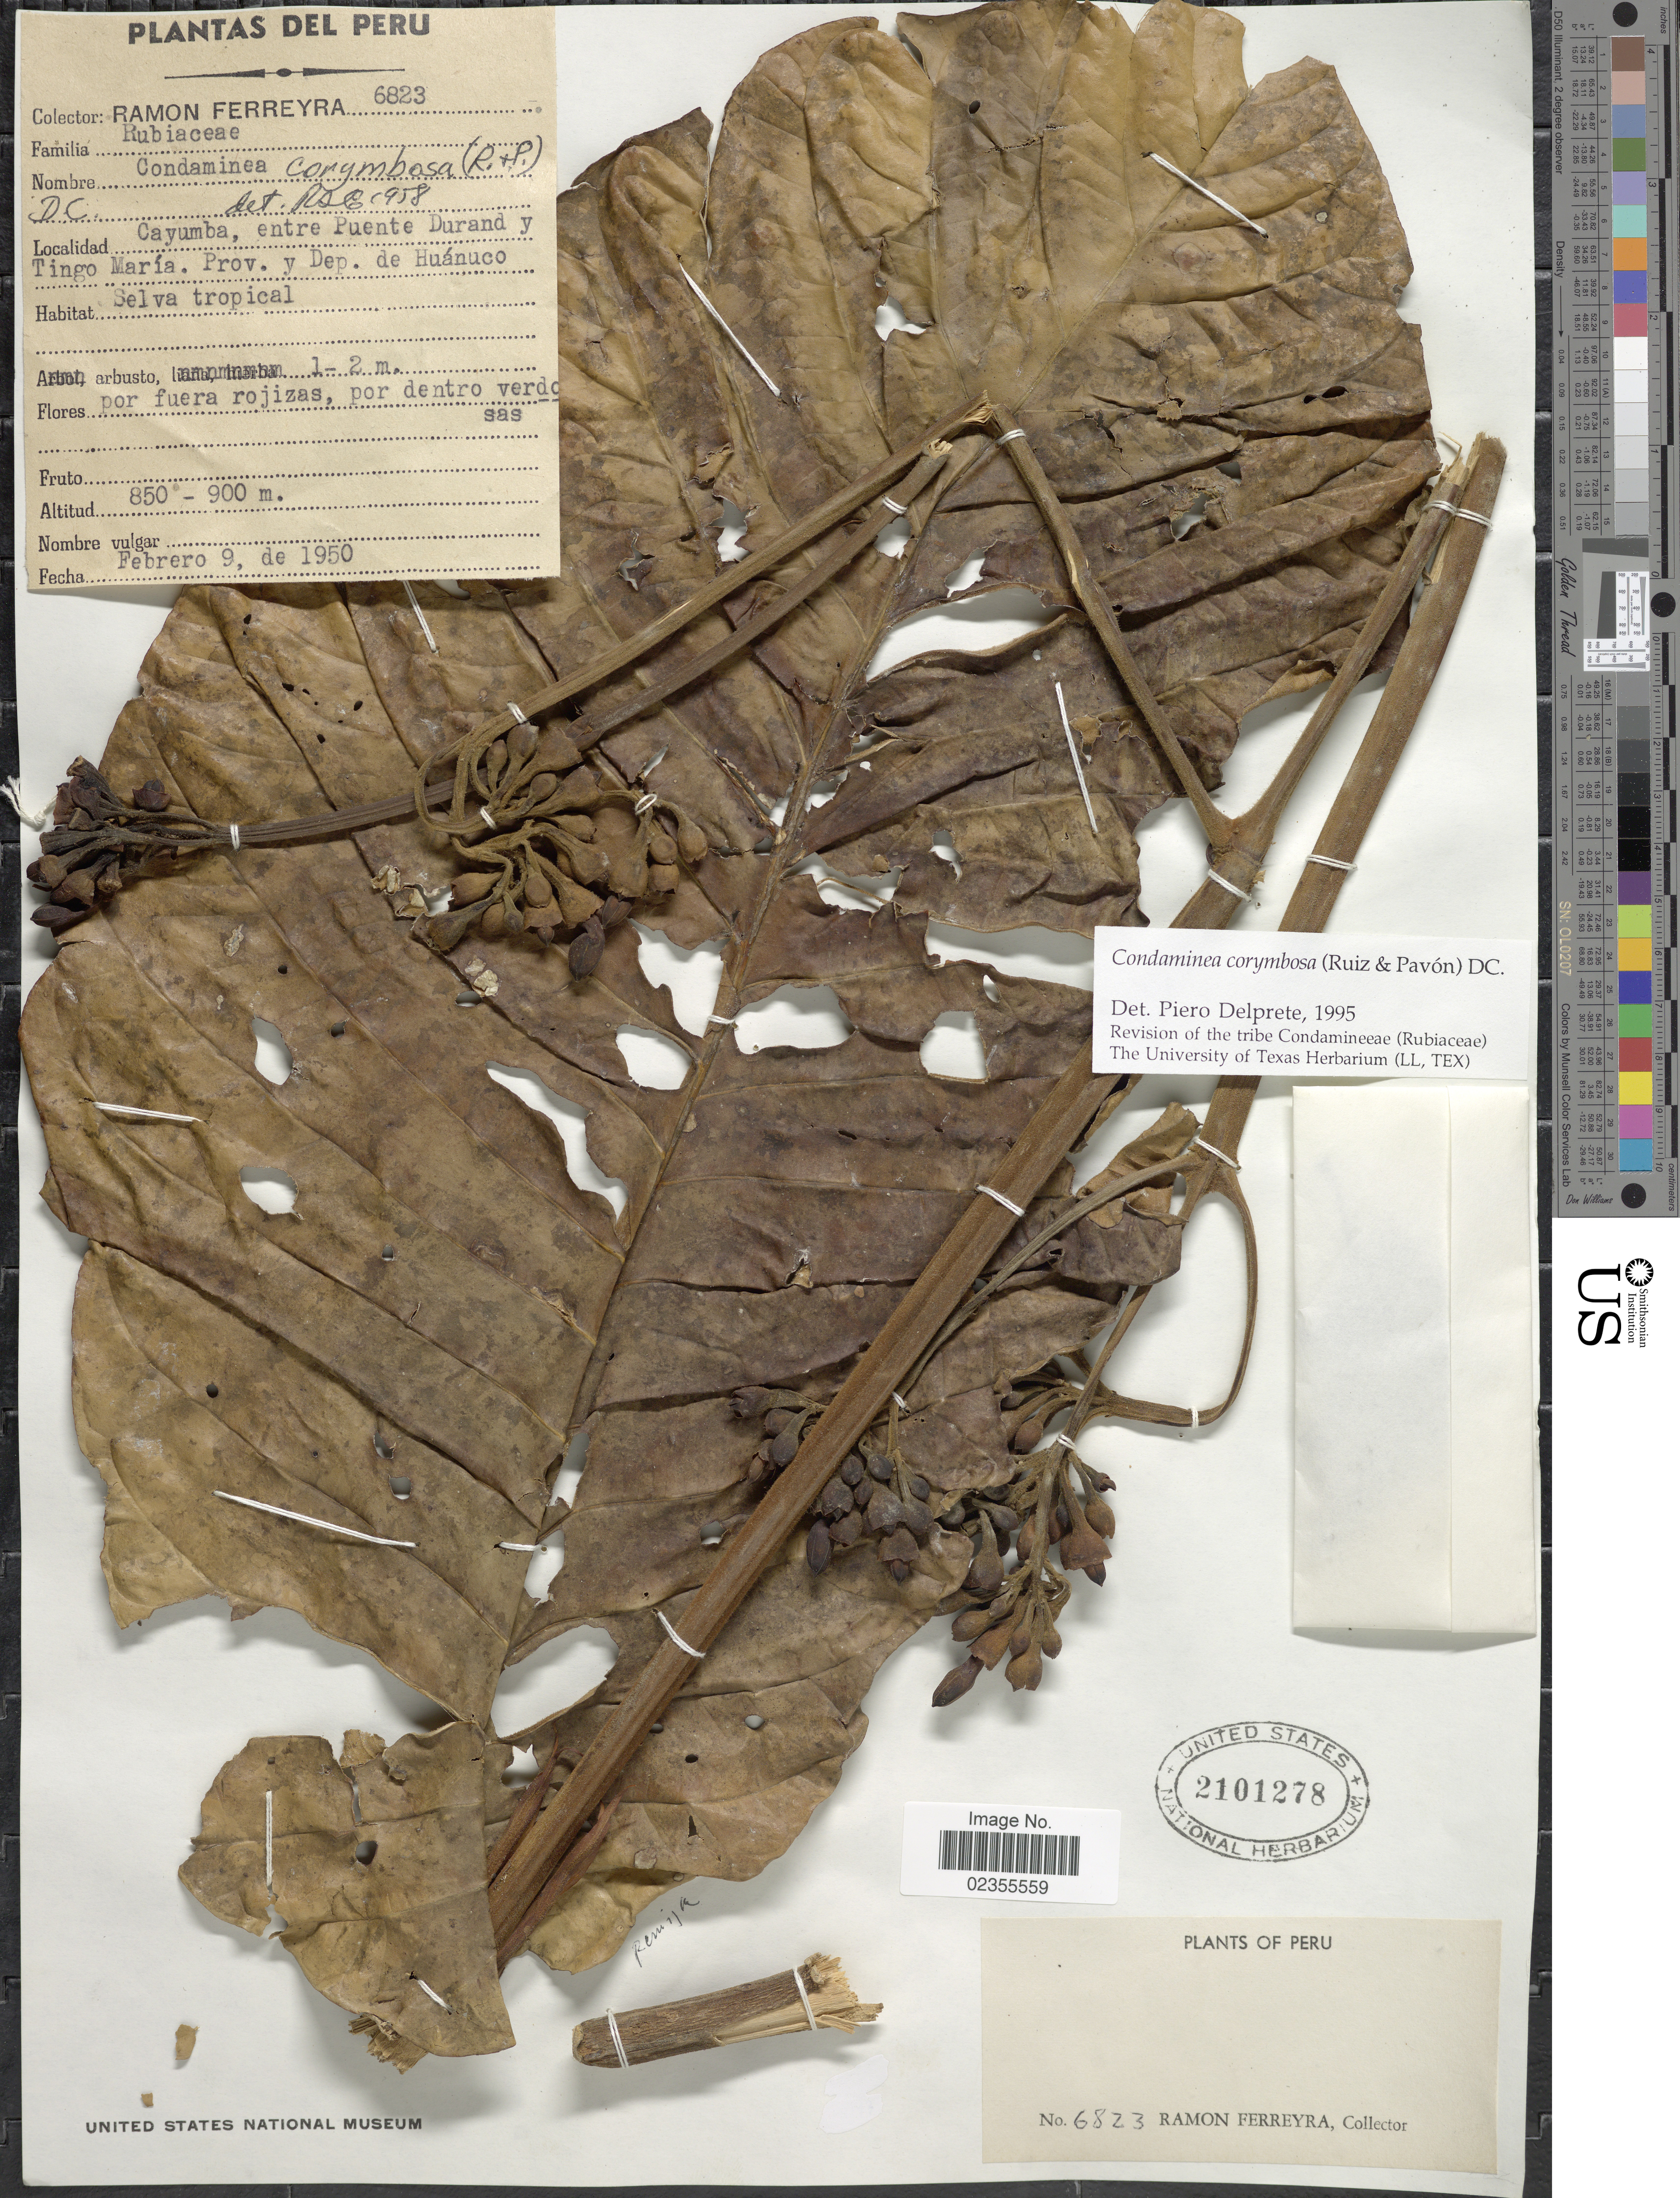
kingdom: Plantae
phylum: Tracheophyta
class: Magnoliopsida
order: Gentianales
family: Rubiaceae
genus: Condaminea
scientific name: Condaminea corymbosa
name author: (Ruiz & Pav.) DC.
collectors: R. A. Ferreyra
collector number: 6823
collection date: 1950-02-09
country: Peru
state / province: Huánuco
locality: Cayumba, entre Puente Durand y Tingo Maria Prov. y Dep. de Huanuco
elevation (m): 850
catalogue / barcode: US 2101278